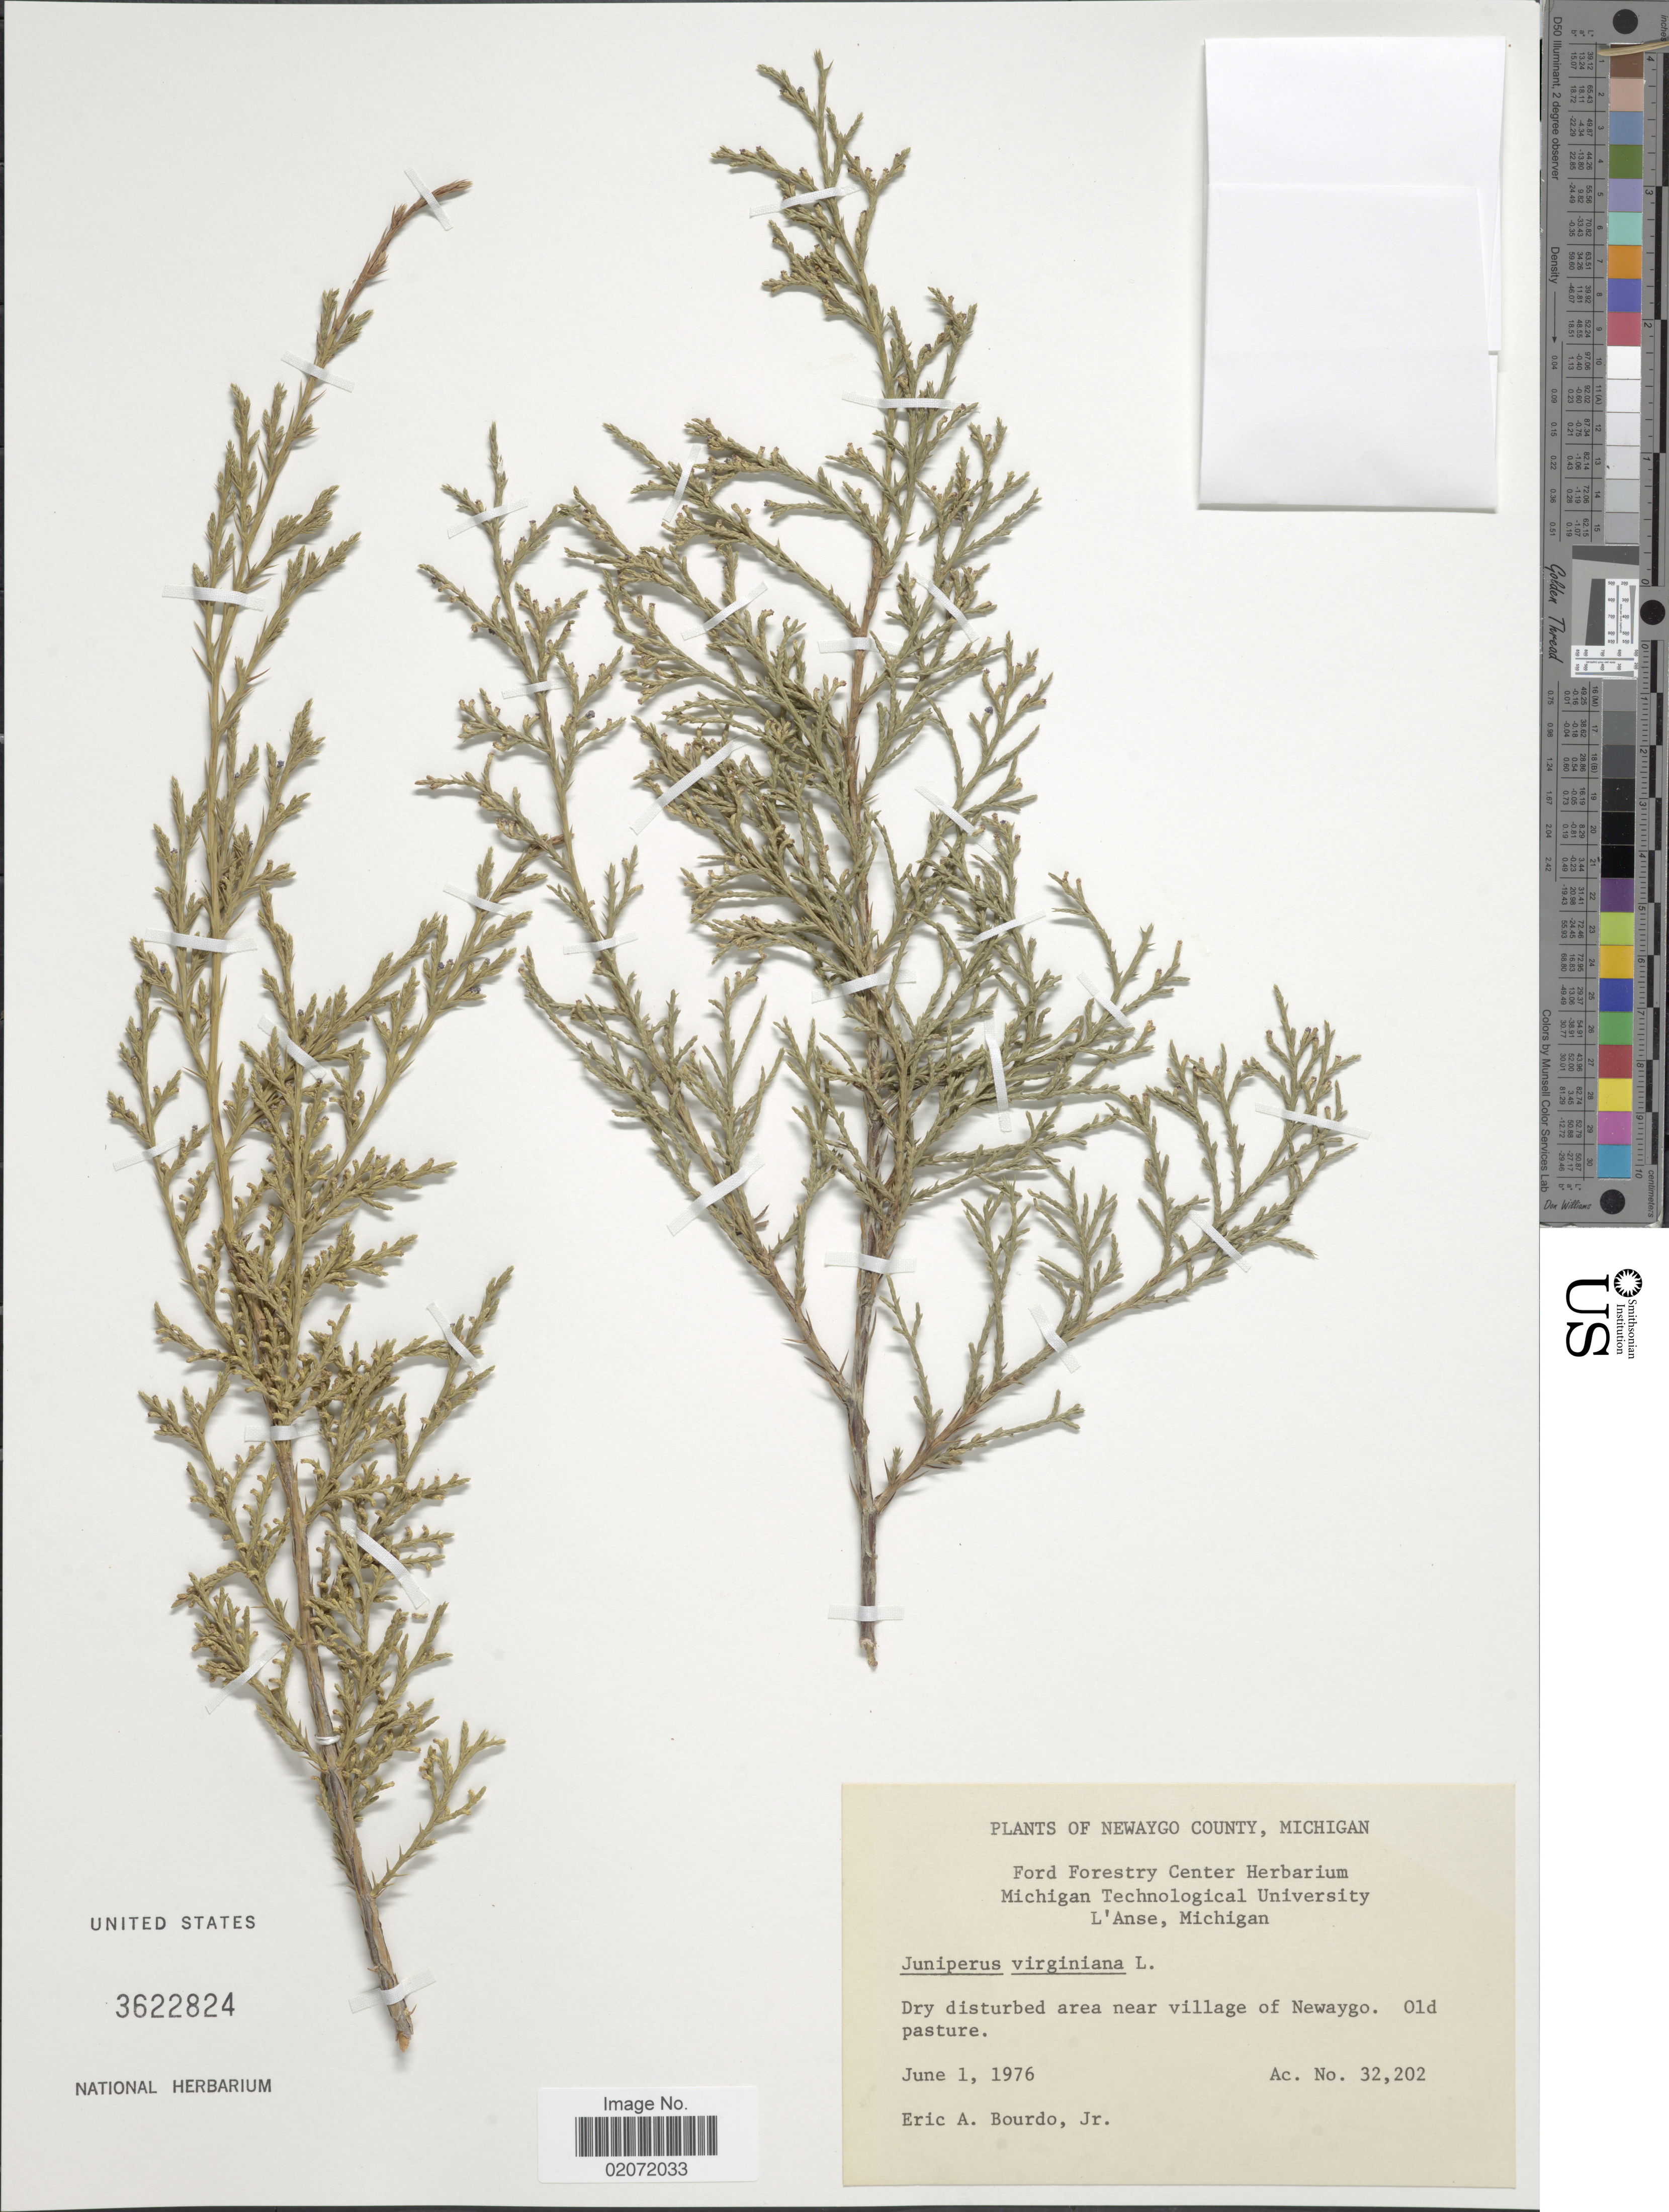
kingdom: Plantae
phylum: Tracheophyta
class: Pinopsida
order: Pinales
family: Cupressaceae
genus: Juniperus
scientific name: Juniperus virginiana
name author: L.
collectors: E. Bourdo Jr.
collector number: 32202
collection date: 1976-06-01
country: United States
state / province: Michigan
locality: Newaygo County, near village of Newaygo. Old pasture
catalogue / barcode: US 3622824